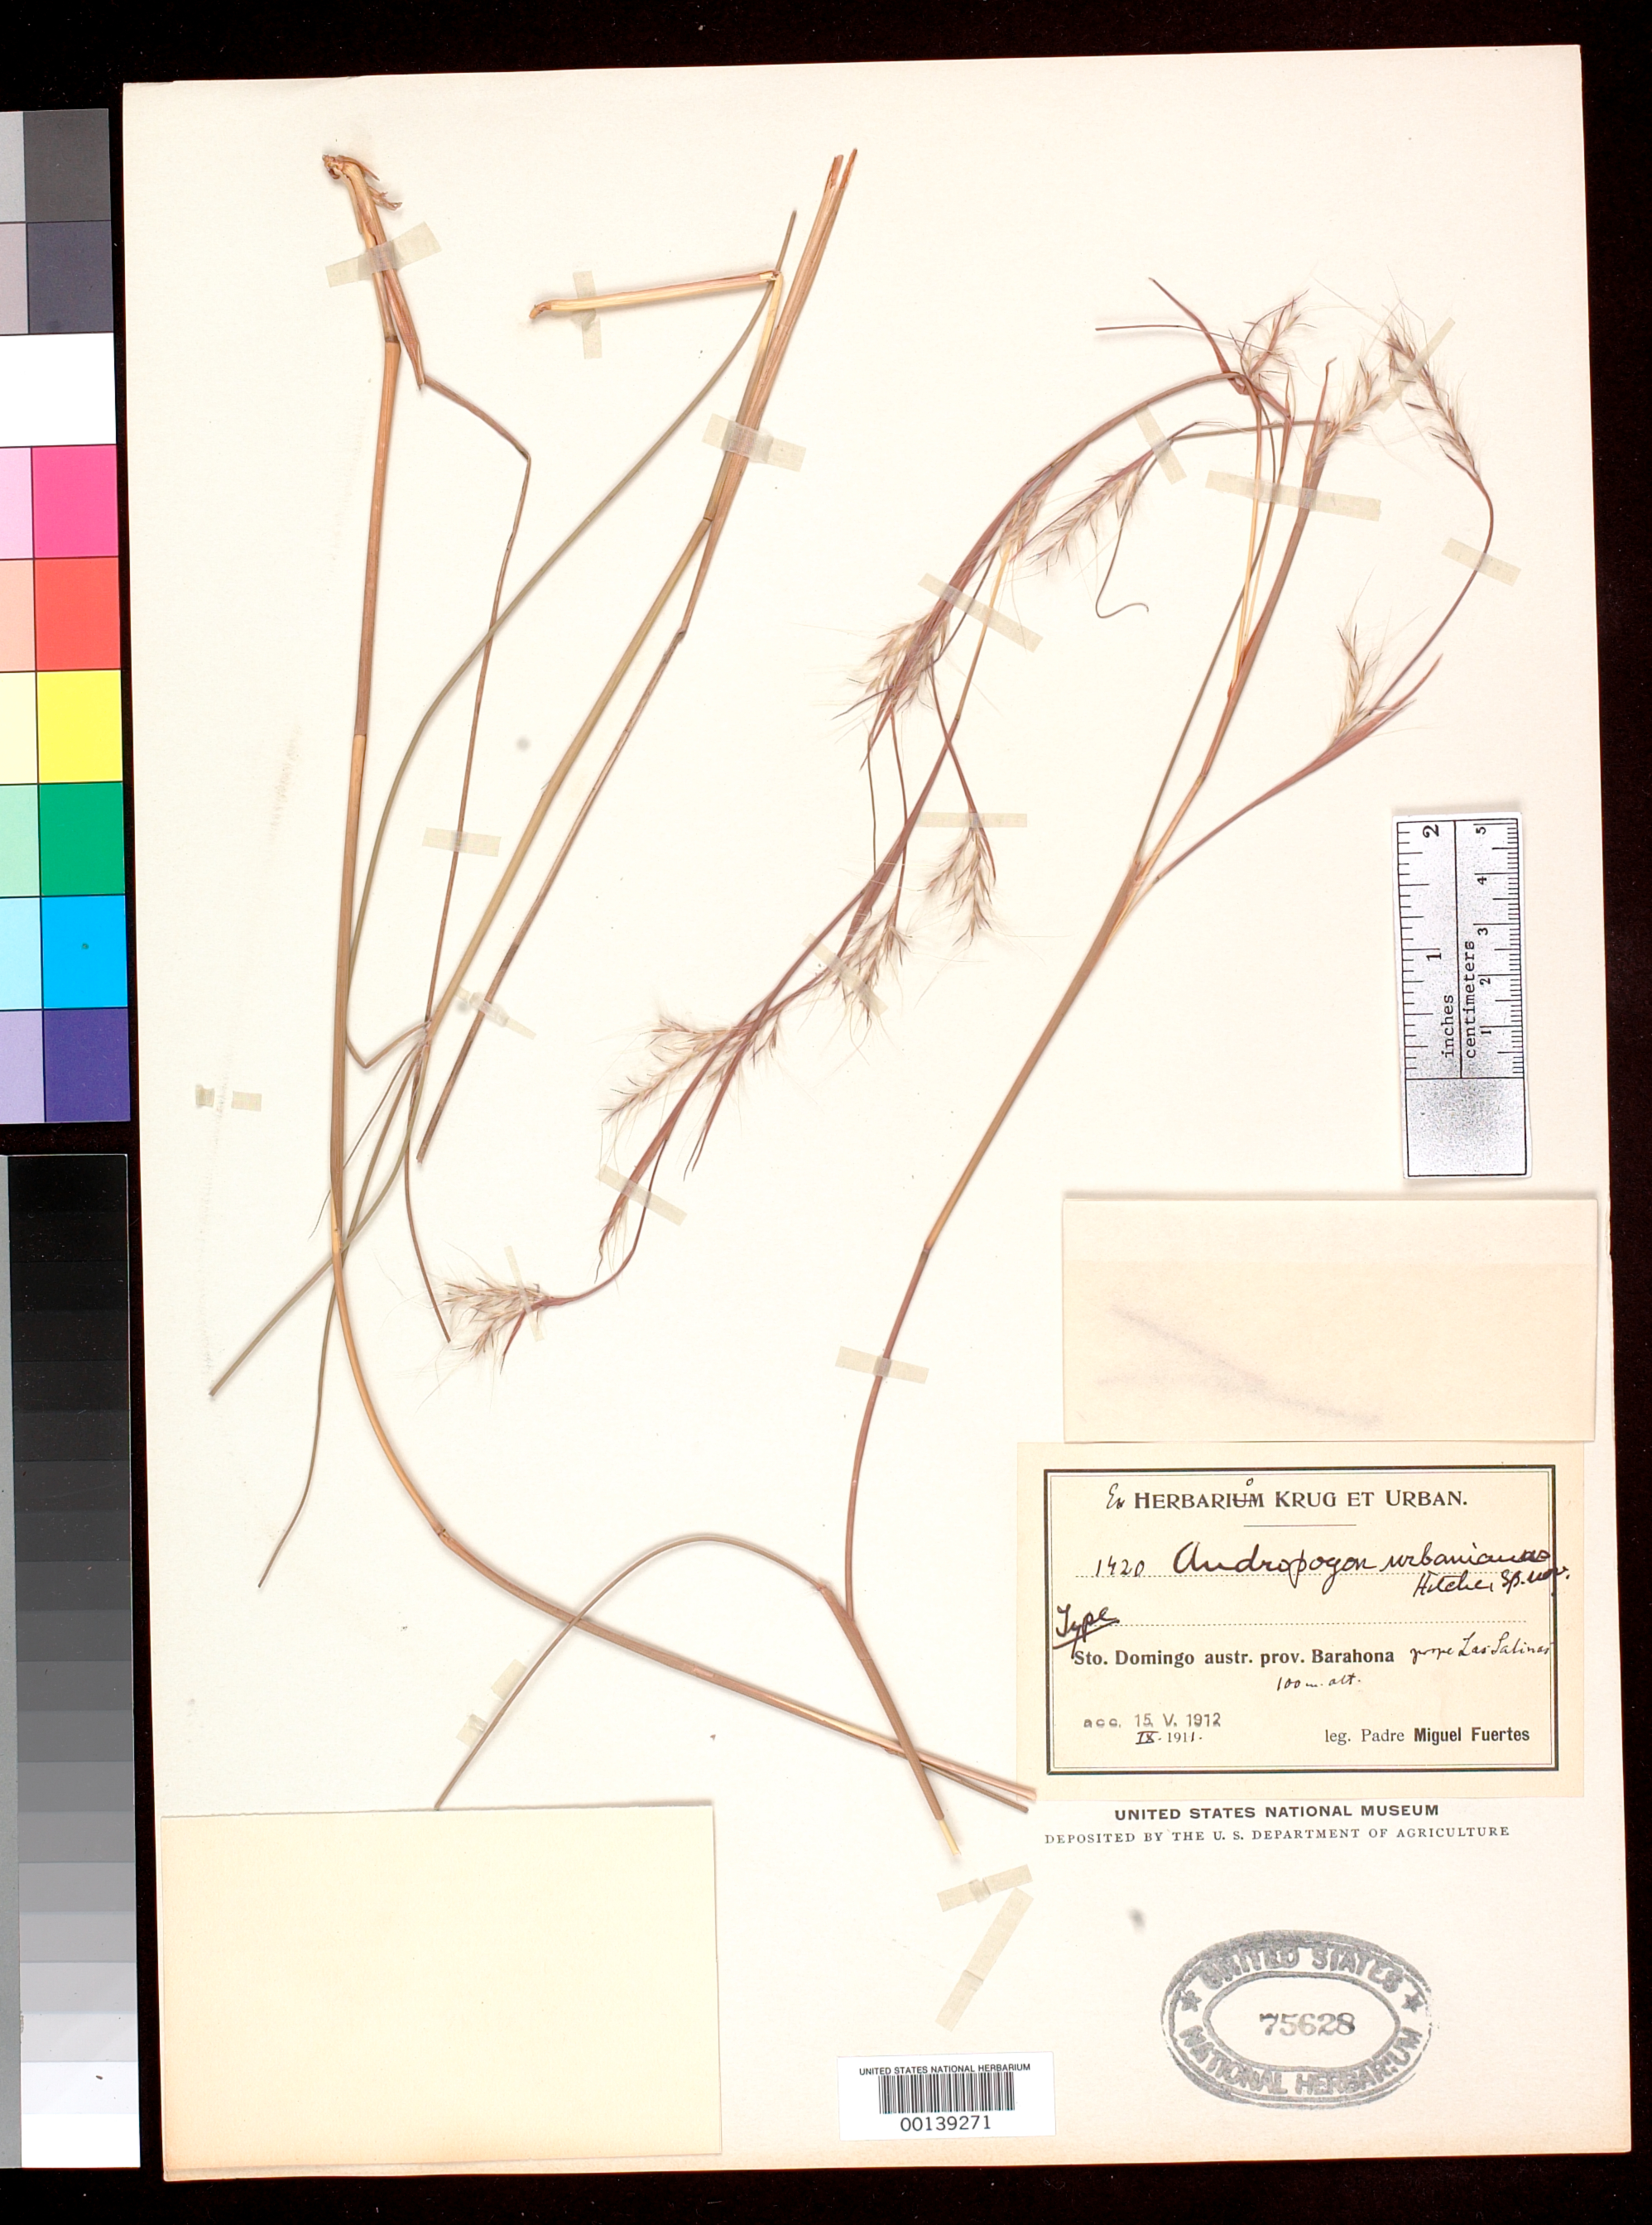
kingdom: Plantae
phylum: Tracheophyta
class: Liliopsida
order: Poales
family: Poaceae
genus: Andropogon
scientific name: Andropogon urbanianus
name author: Hitchc.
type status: Holotype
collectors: M. D. Fuertes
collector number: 1420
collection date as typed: Sep 1911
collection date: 1911-09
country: Dominican Republic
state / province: Barahona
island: Hispaniola Island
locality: Near Las Salinas.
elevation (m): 100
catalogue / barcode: US 75628